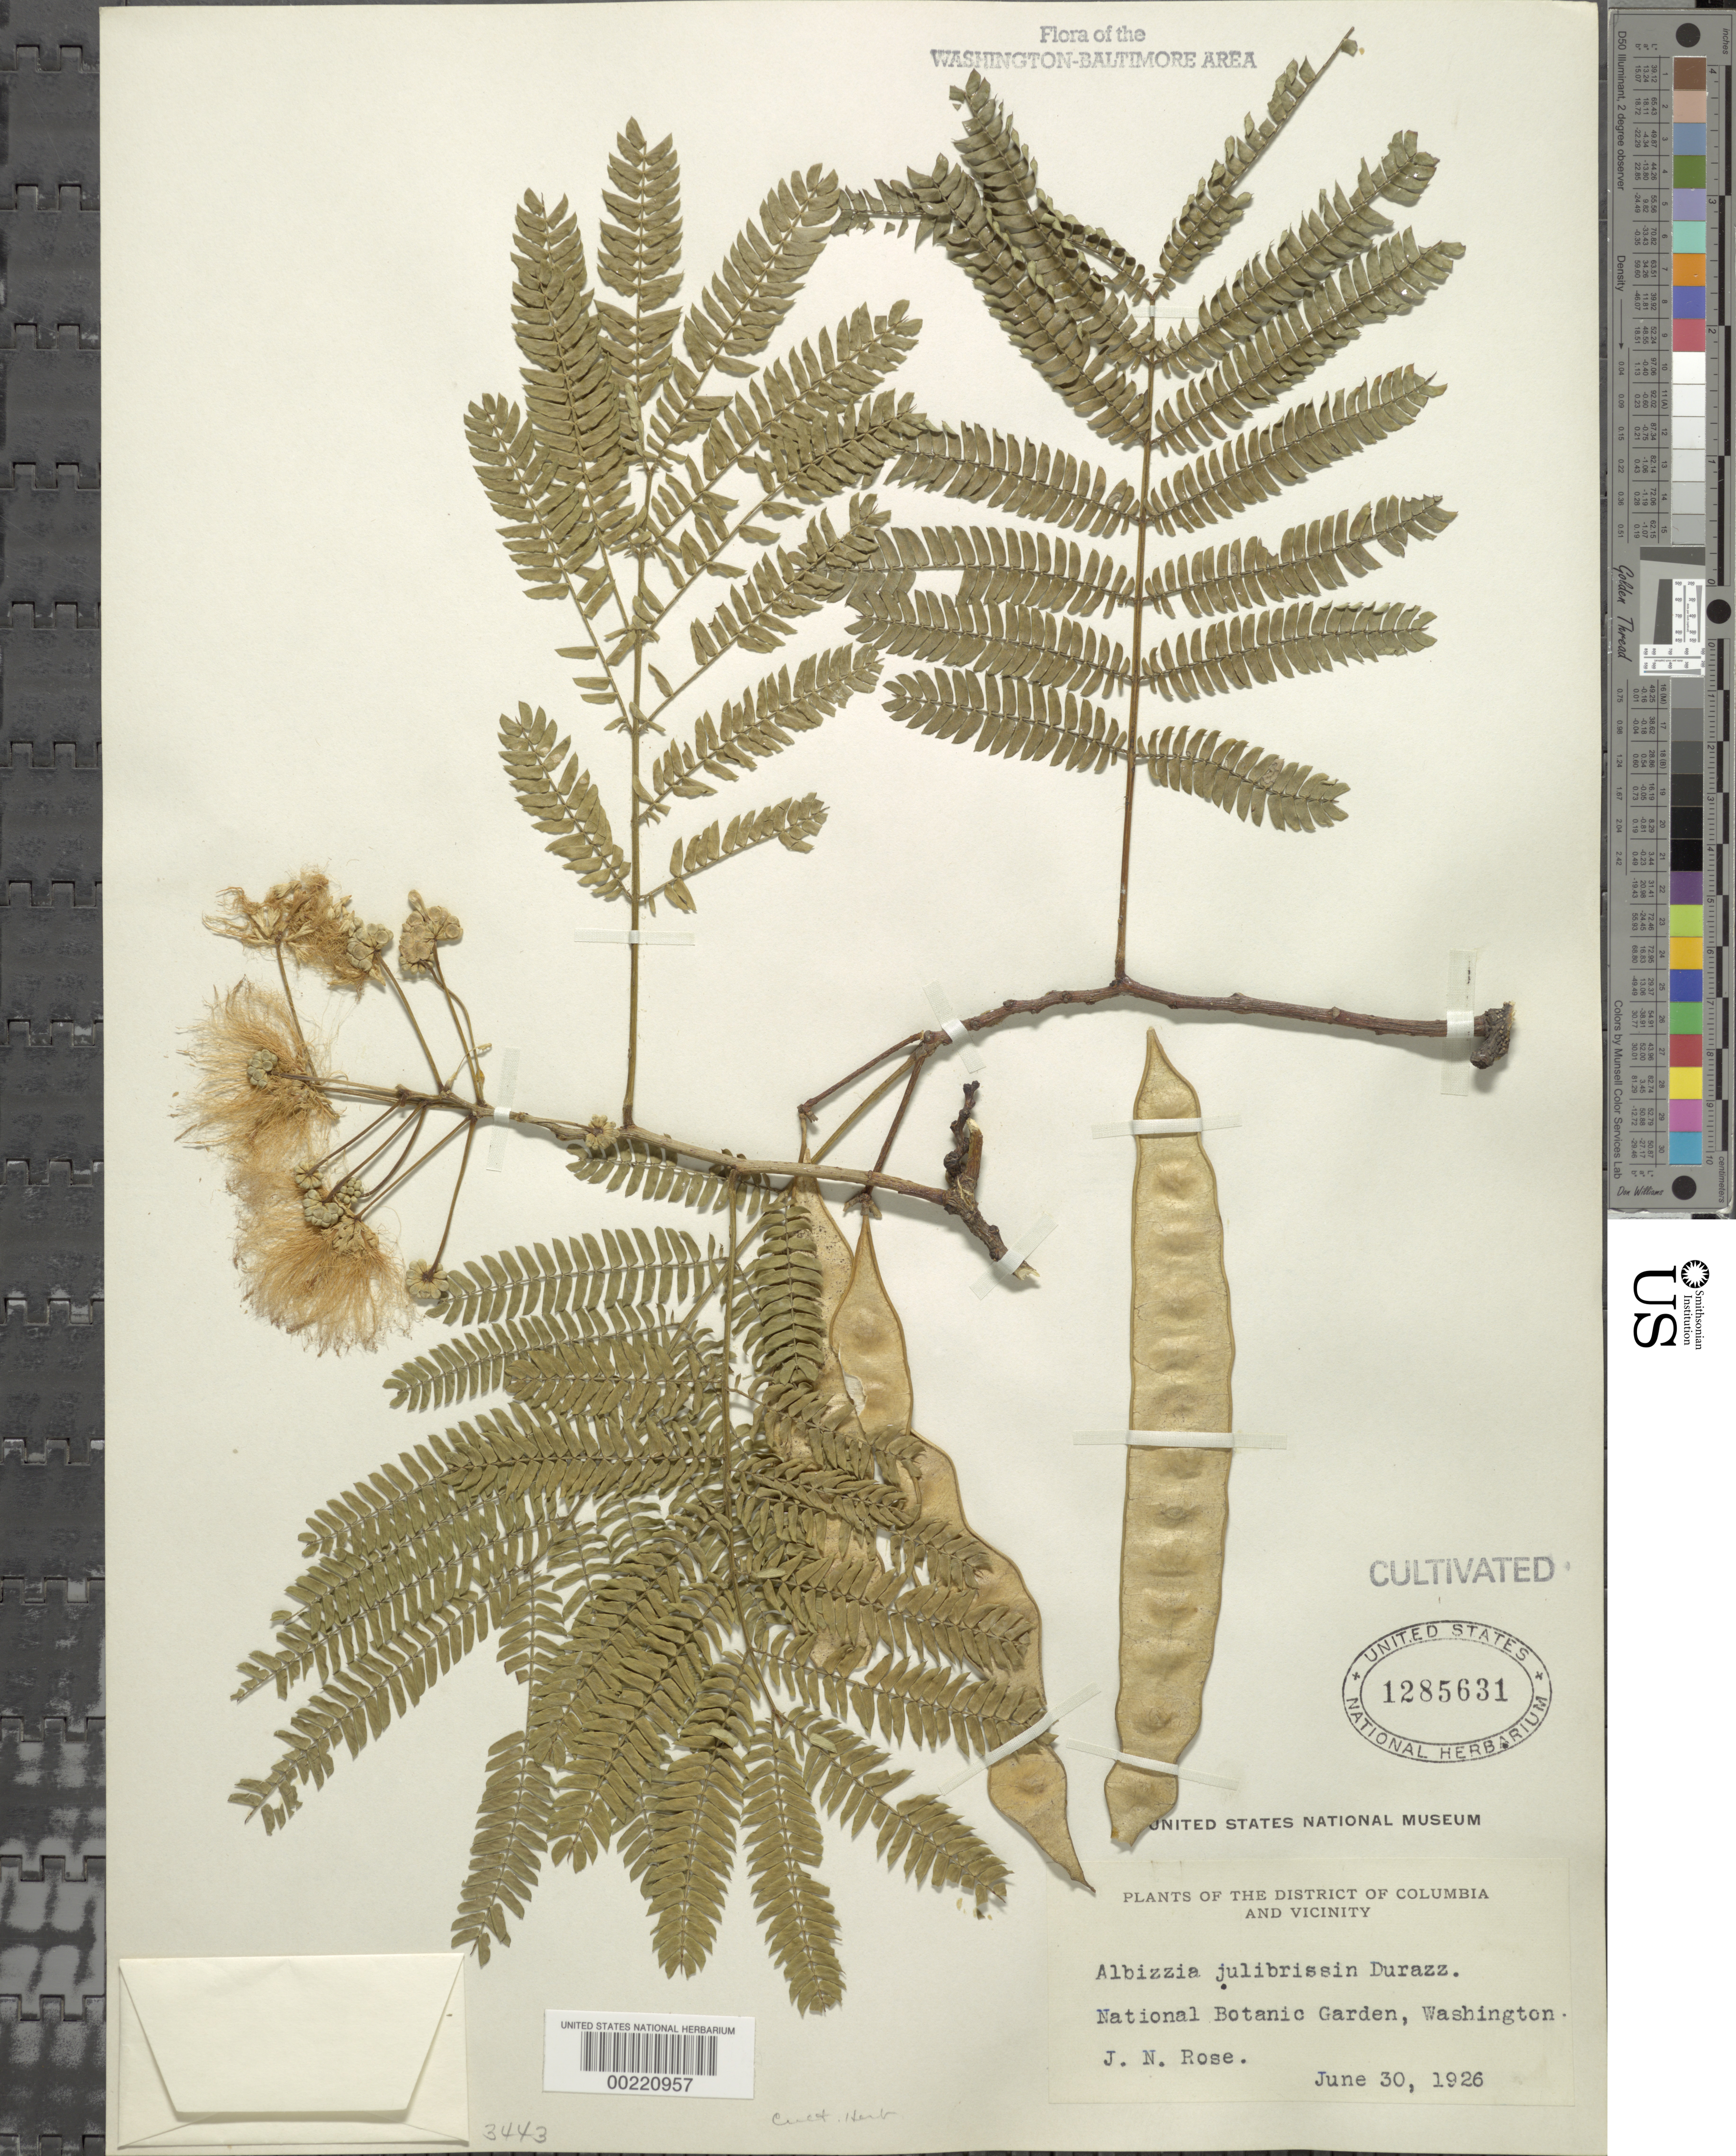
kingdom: Plantae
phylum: Tracheophyta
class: Magnoliopsida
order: Fabales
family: Fabaceae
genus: Albizia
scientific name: Albizia julibrissin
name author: Durazz.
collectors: J. N. Rose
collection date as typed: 30 Jun 1926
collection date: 1926-06-30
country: United States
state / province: District of Columbia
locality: Botanical Gardens, Washington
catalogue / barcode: US 1285631